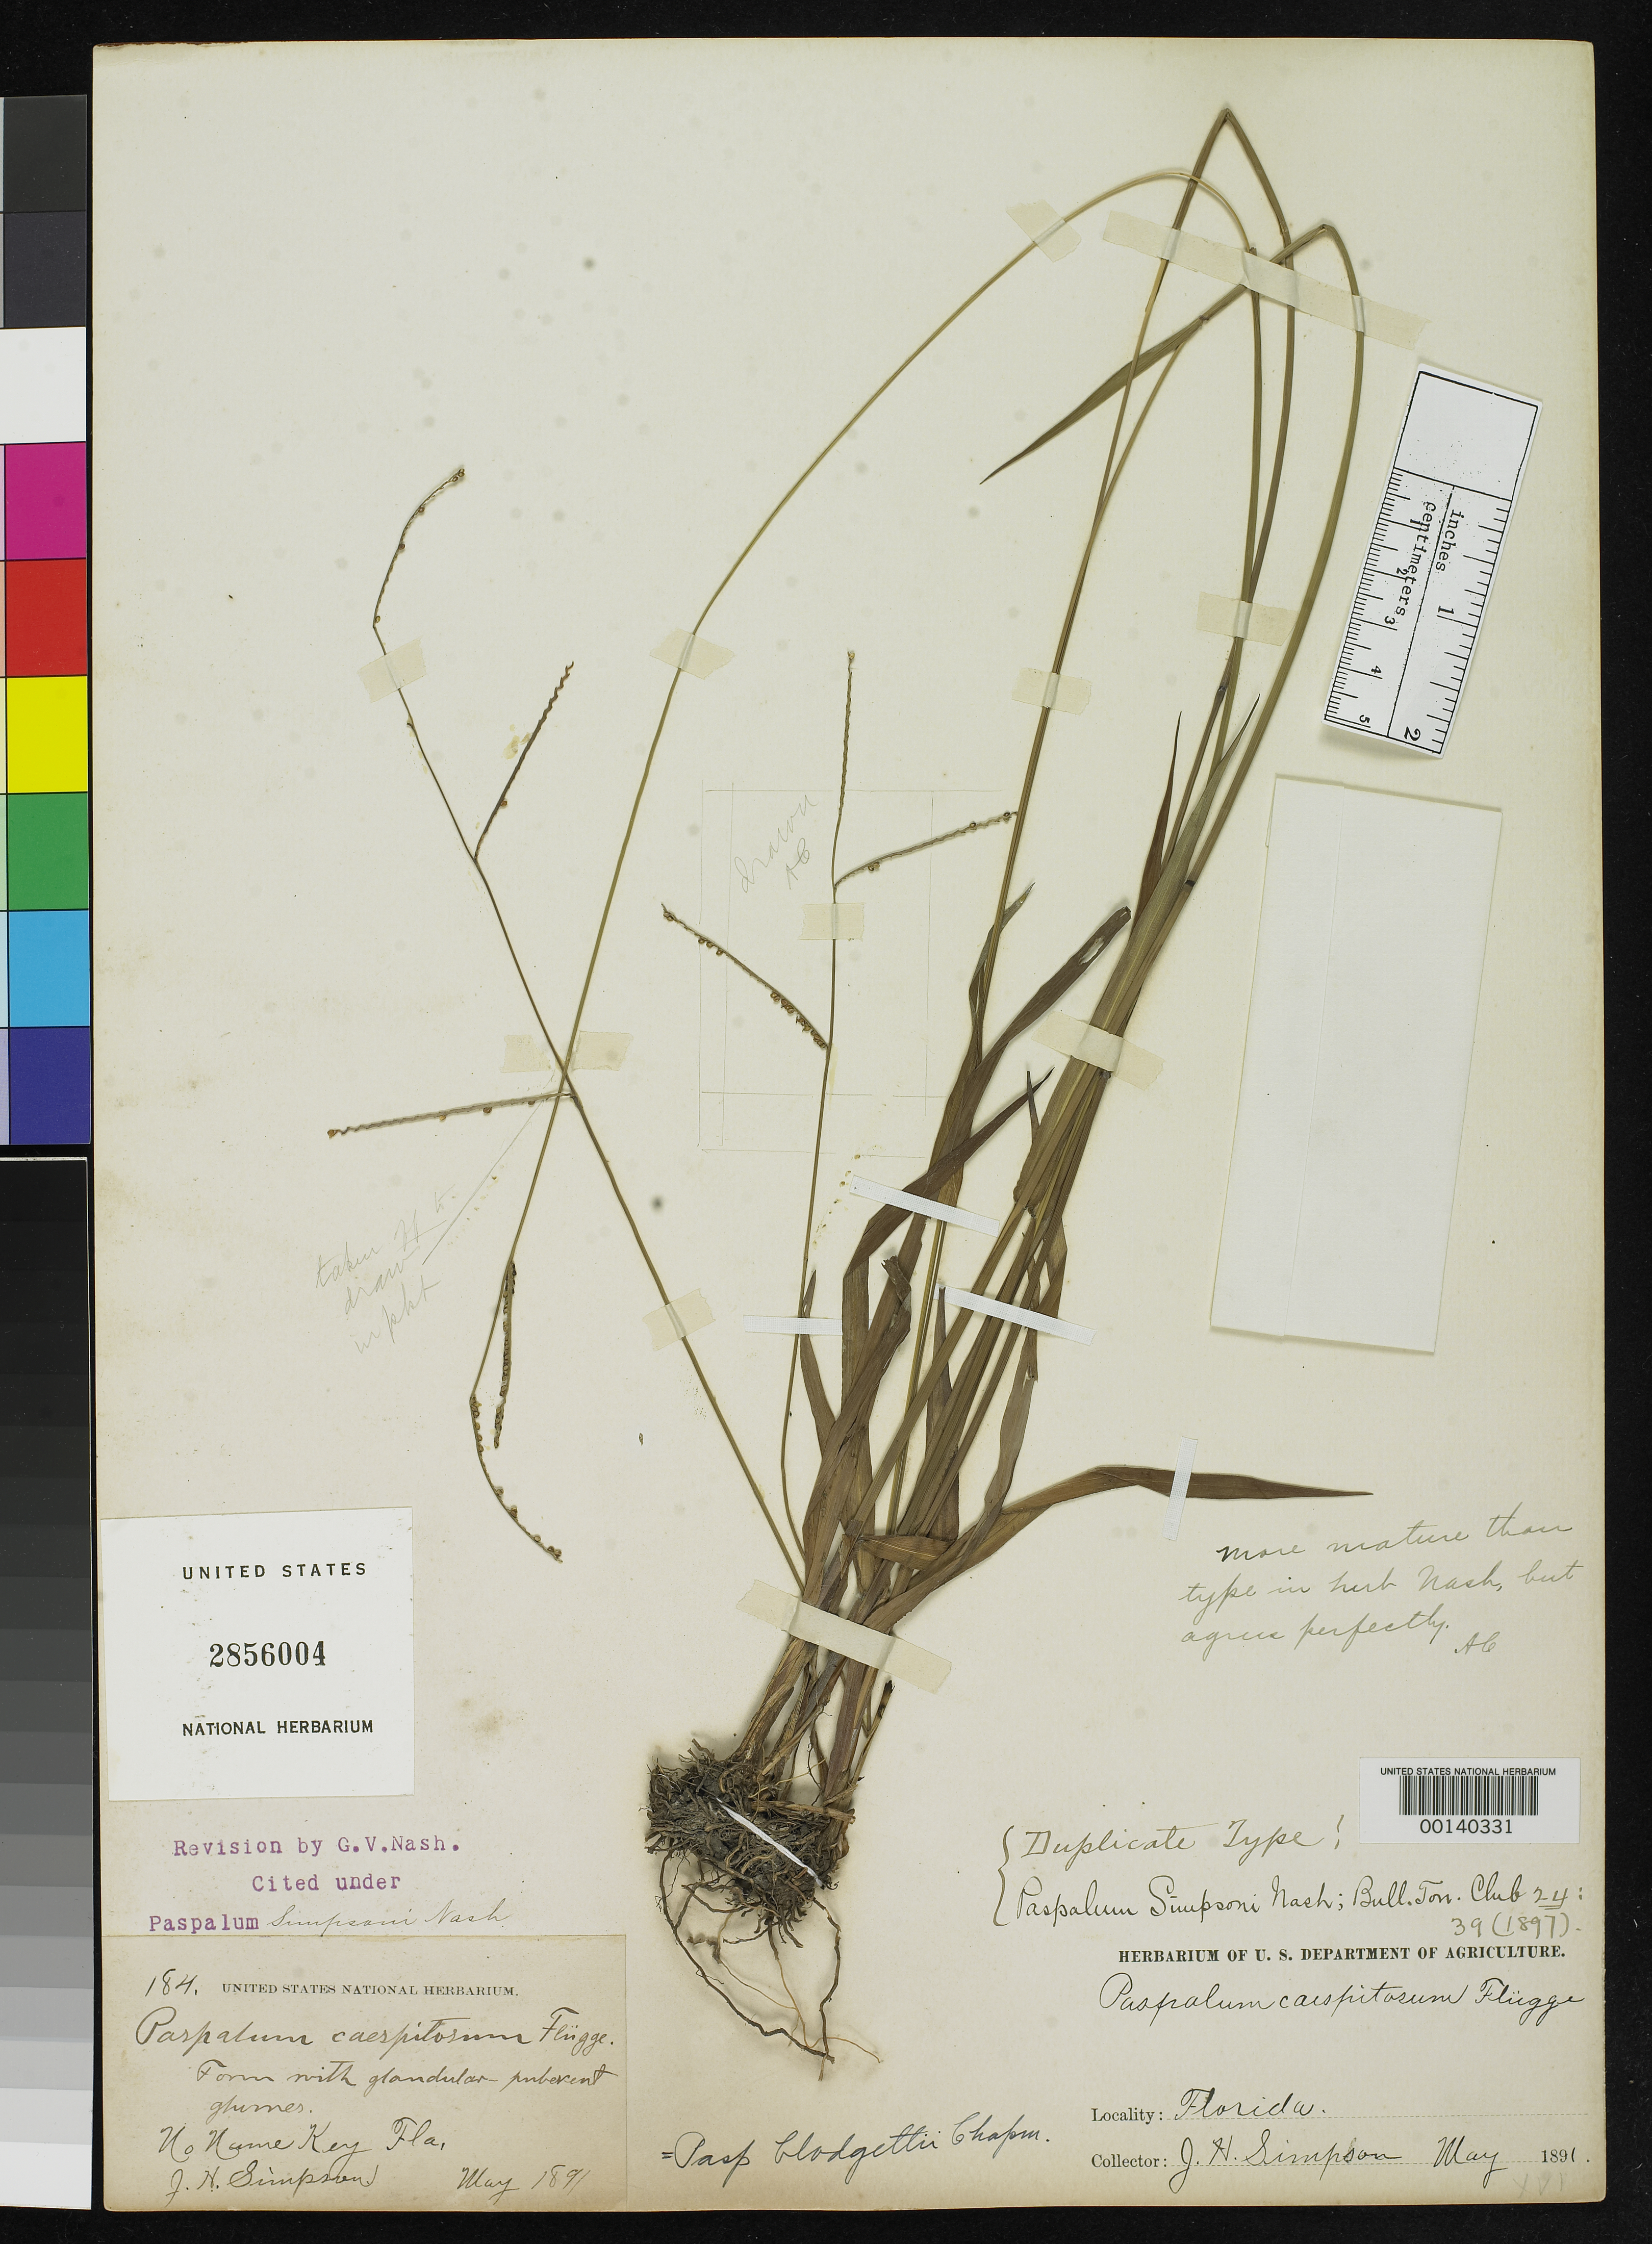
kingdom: Plantae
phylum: Tracheophyta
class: Liliopsida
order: Poales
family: Poaceae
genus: Paspalum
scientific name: Paspalum simpsonii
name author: Nash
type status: Isotype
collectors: J. H. Simpson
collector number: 184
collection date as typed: May 1891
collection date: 1891-05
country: United States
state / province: Florida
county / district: Monroe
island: No-name Key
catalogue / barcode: US 2856004